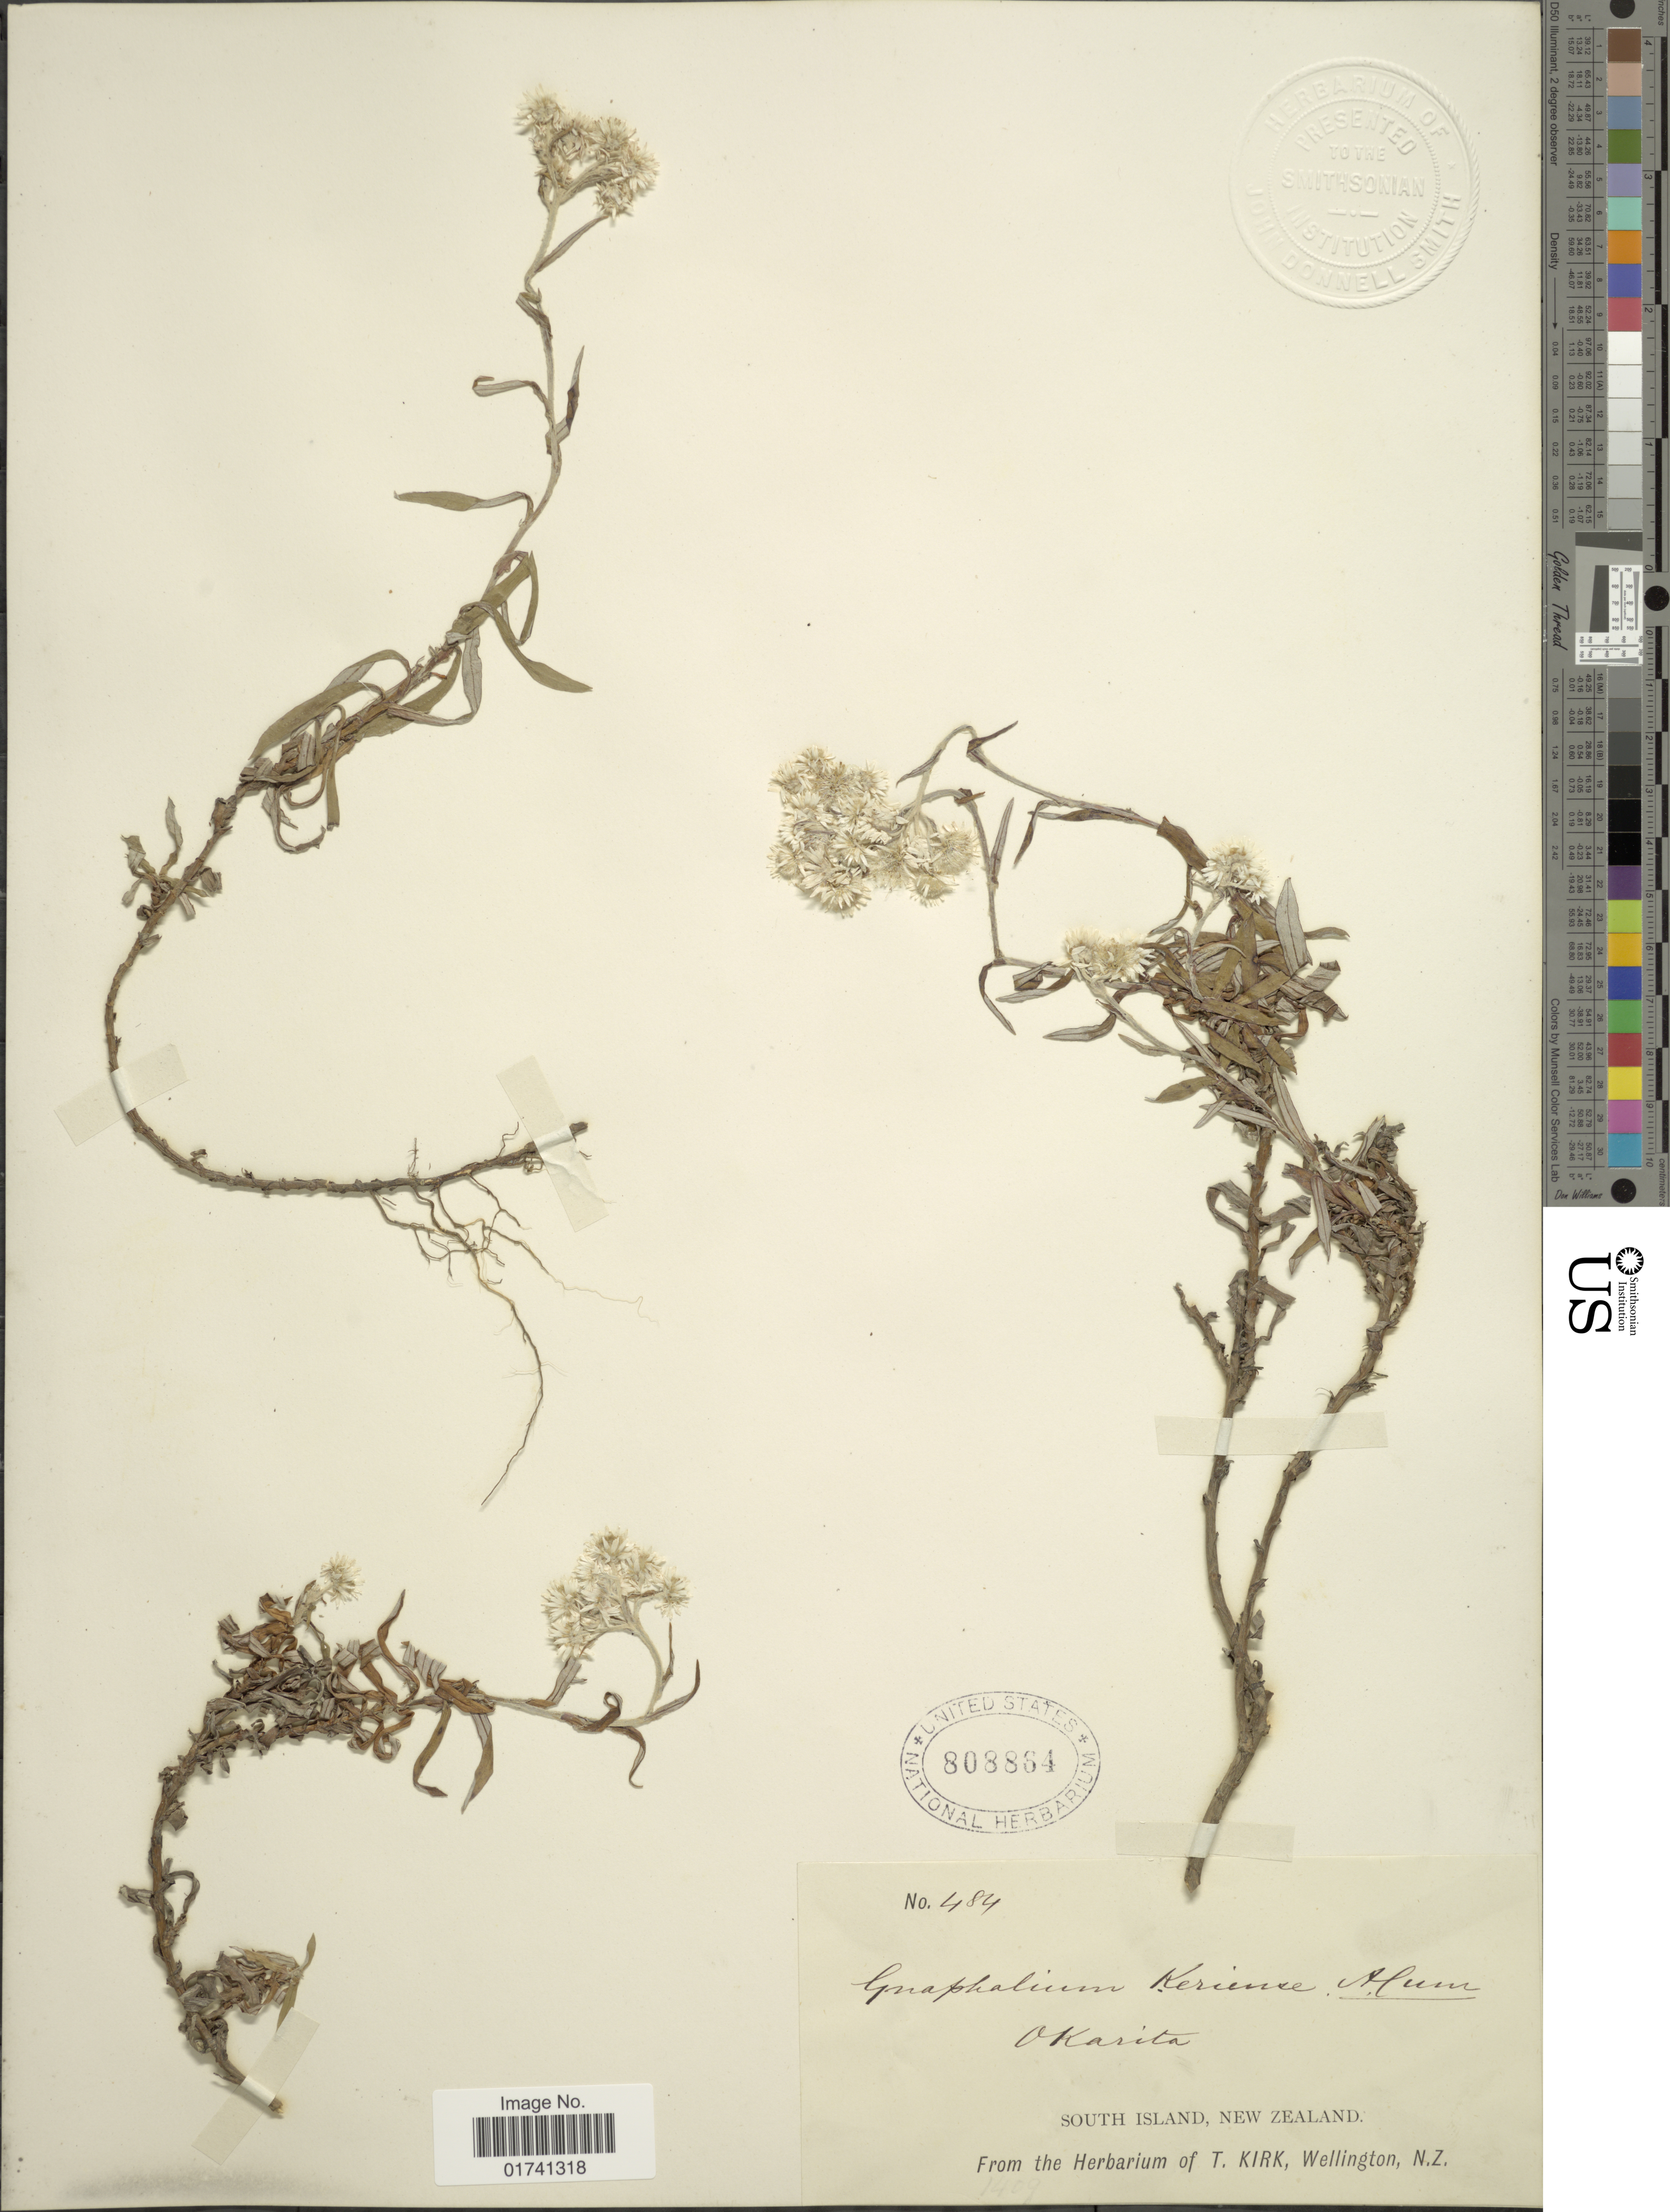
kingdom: Plantae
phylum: Tracheophyta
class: Magnoliopsida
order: Asterales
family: Asteraceae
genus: Anaphalioides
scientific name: Anaphalioides trinervis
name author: (G. Forst.) Anderb.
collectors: ex Herb. T. Kirk, Wellington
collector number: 484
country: New Zealand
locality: Okarita, South Island.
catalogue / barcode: US 808864